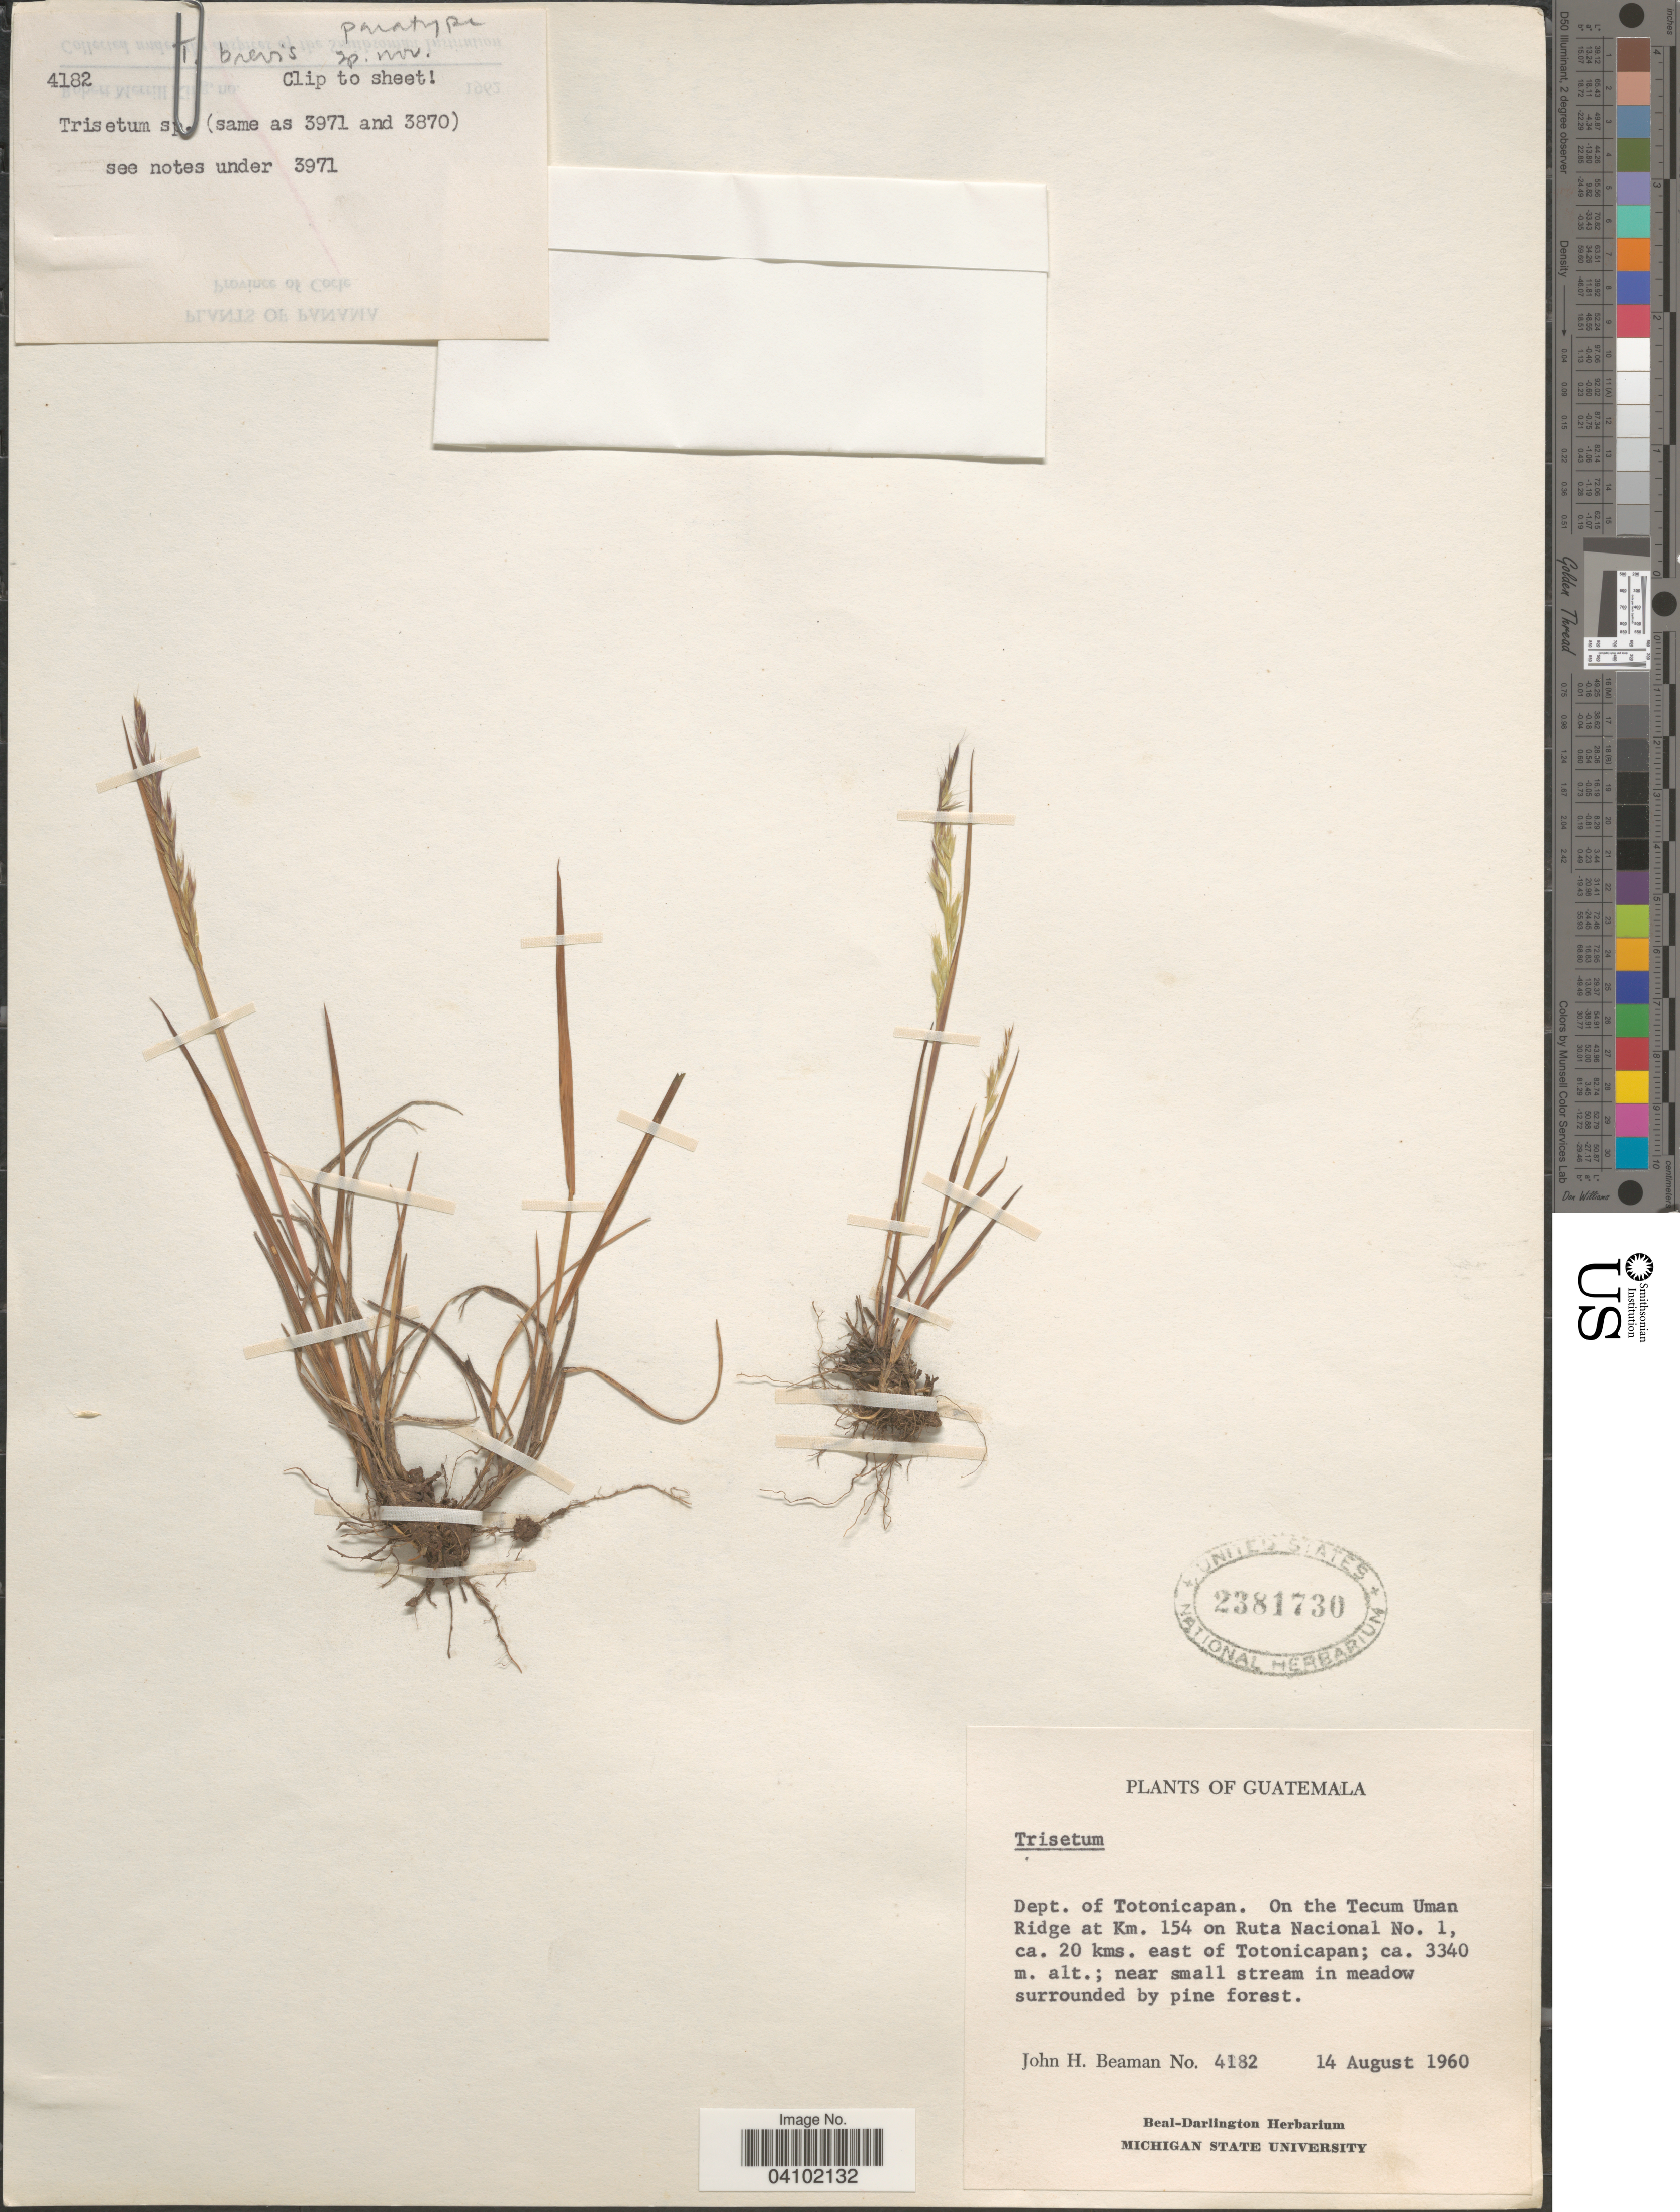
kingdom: Plantae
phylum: Tracheophyta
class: Liliopsida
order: Poales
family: Poaceae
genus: Peyritschia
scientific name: Peyritschia sp.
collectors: J. H. Beaman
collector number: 4182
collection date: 1960-08-14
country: Guatemala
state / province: Totonicapan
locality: Dept. of Totonicapan. On the Tecum Uman Ridge at Km. 154 on Ruta Nacional No. 1, ca. 20 kms. east of Totonicapan.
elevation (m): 3340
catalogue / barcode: US 2381730